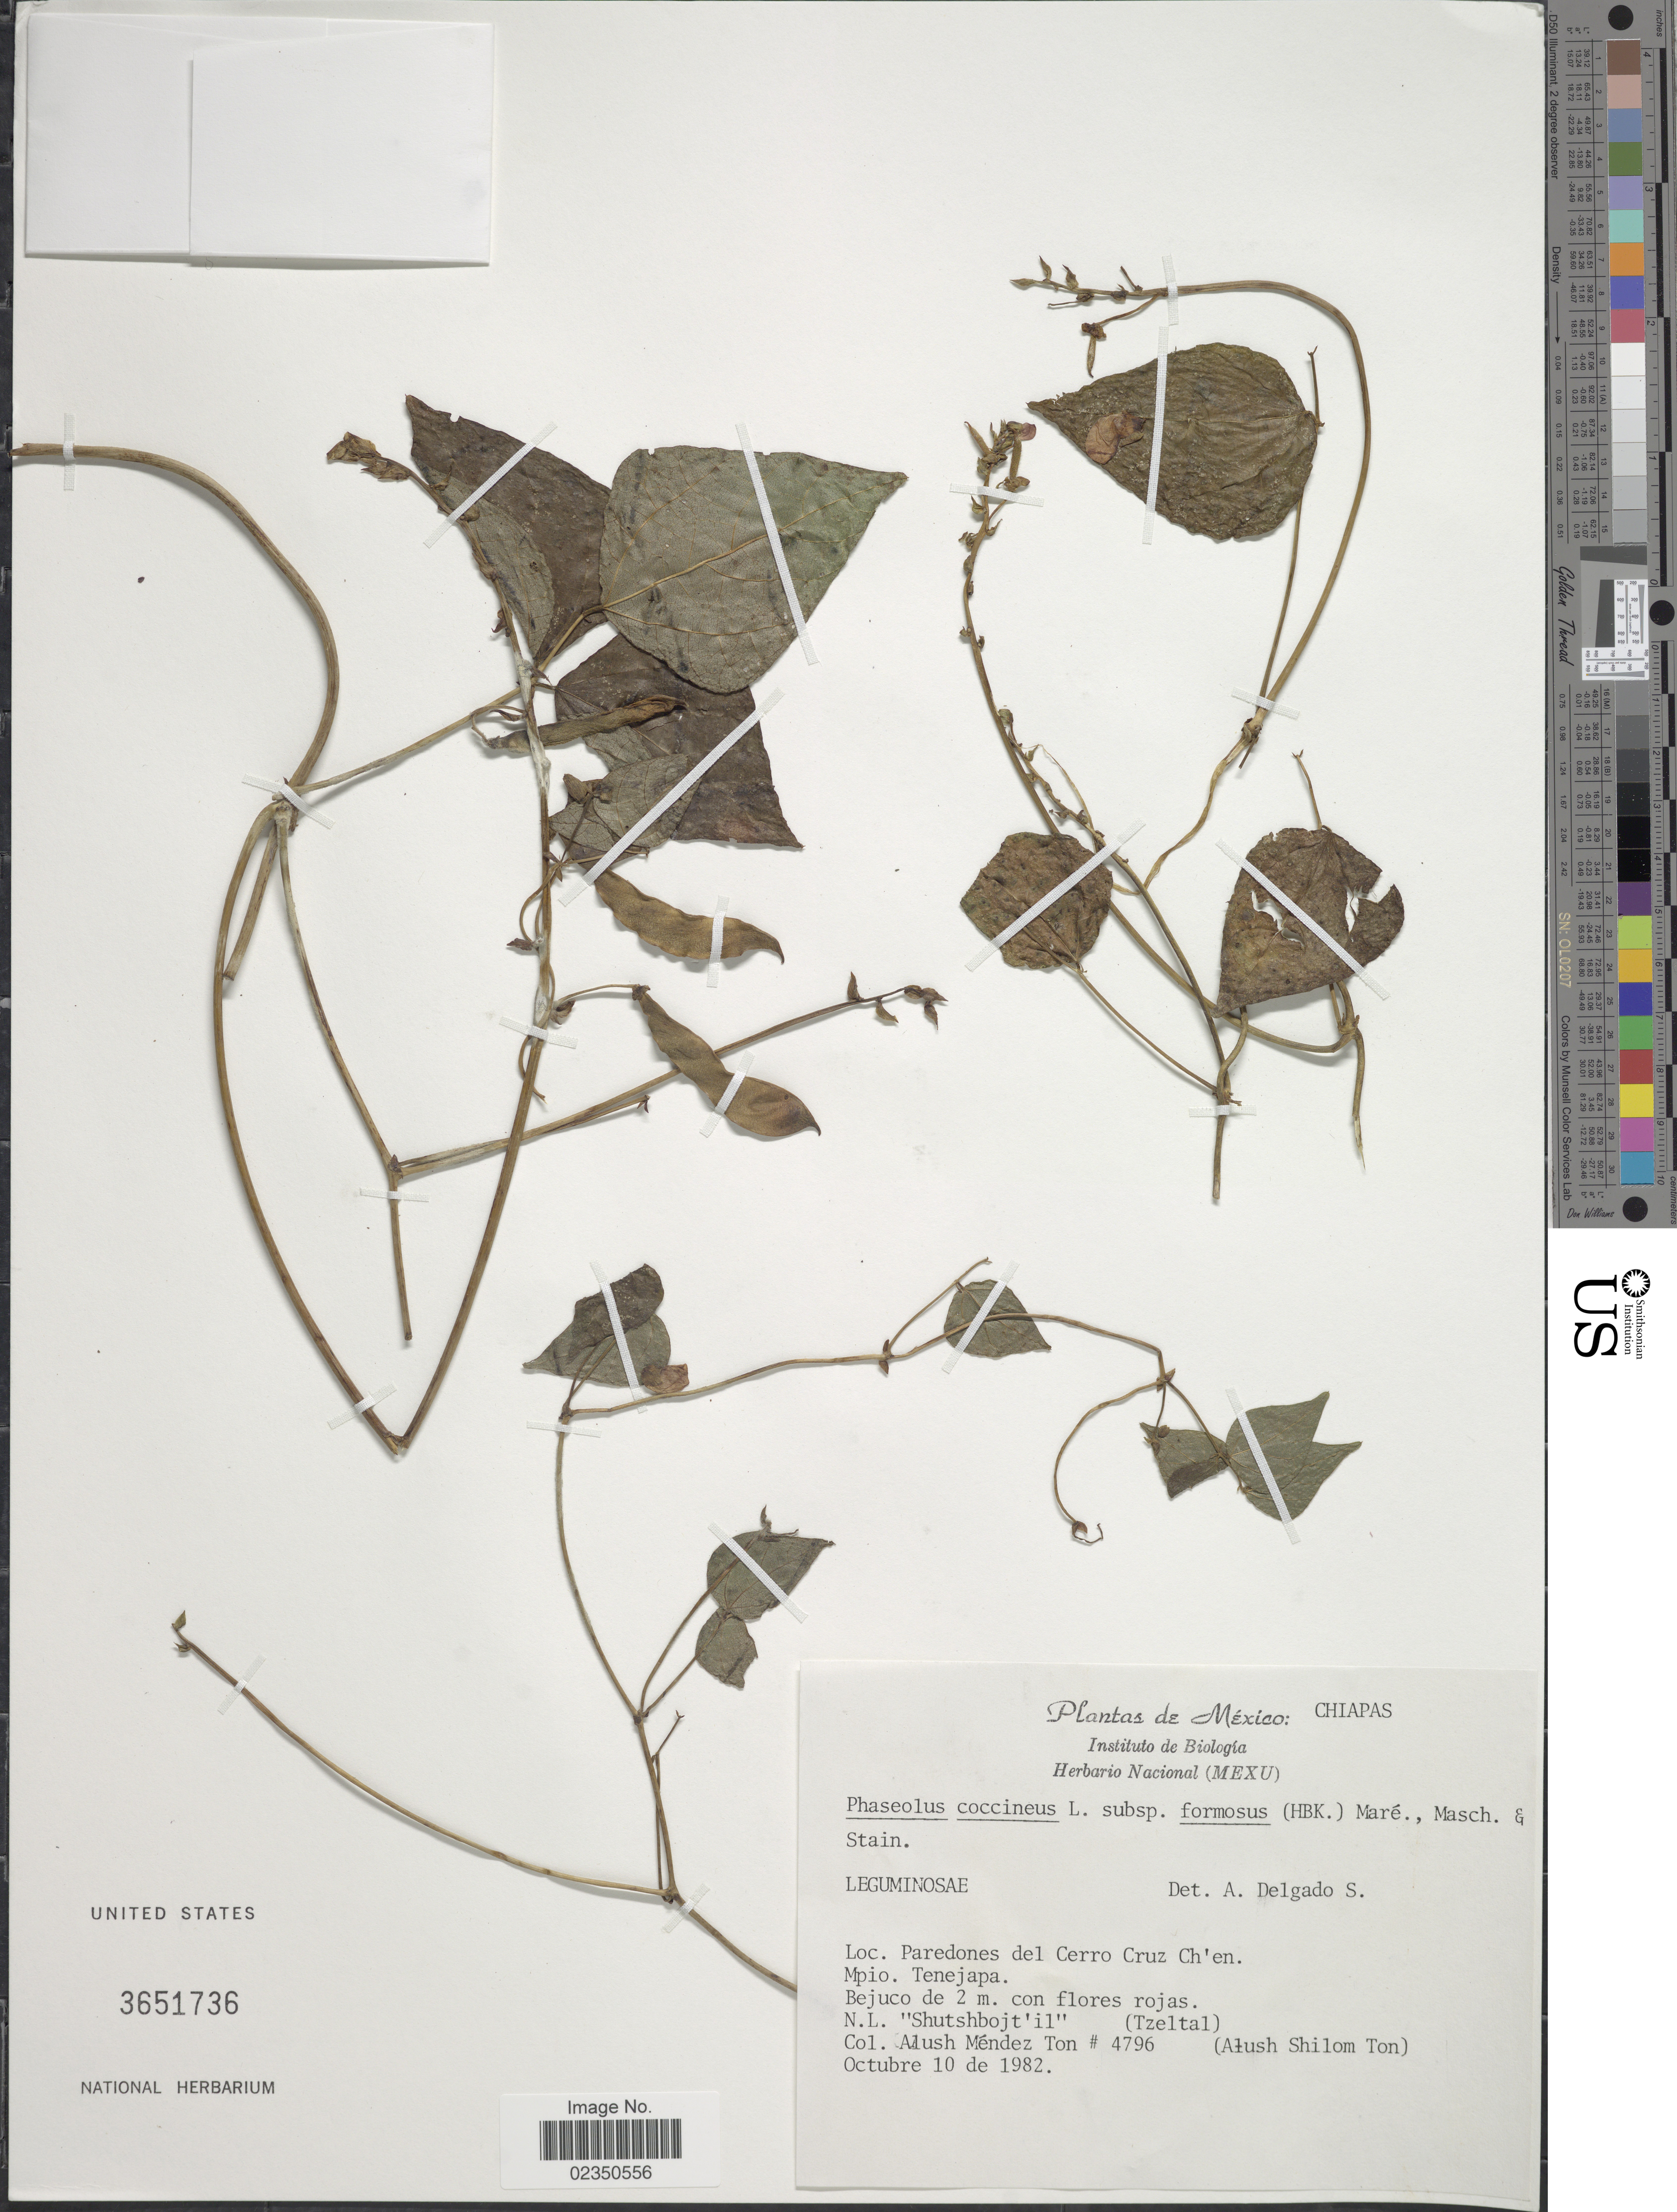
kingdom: Plantae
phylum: Tracheophyta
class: Magnoliopsida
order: Fabales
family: Fabaceae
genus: Phaseolus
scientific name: Phaseolus coccineus subsp. formosus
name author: (Kunth) Maréchal et al.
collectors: A. M. Ton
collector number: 4796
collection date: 1982-10-10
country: Mexico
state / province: Chiapas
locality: Paredones del Cerro Cruz Ch'en, Mpio. Tenejapa.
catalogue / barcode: US 3651736